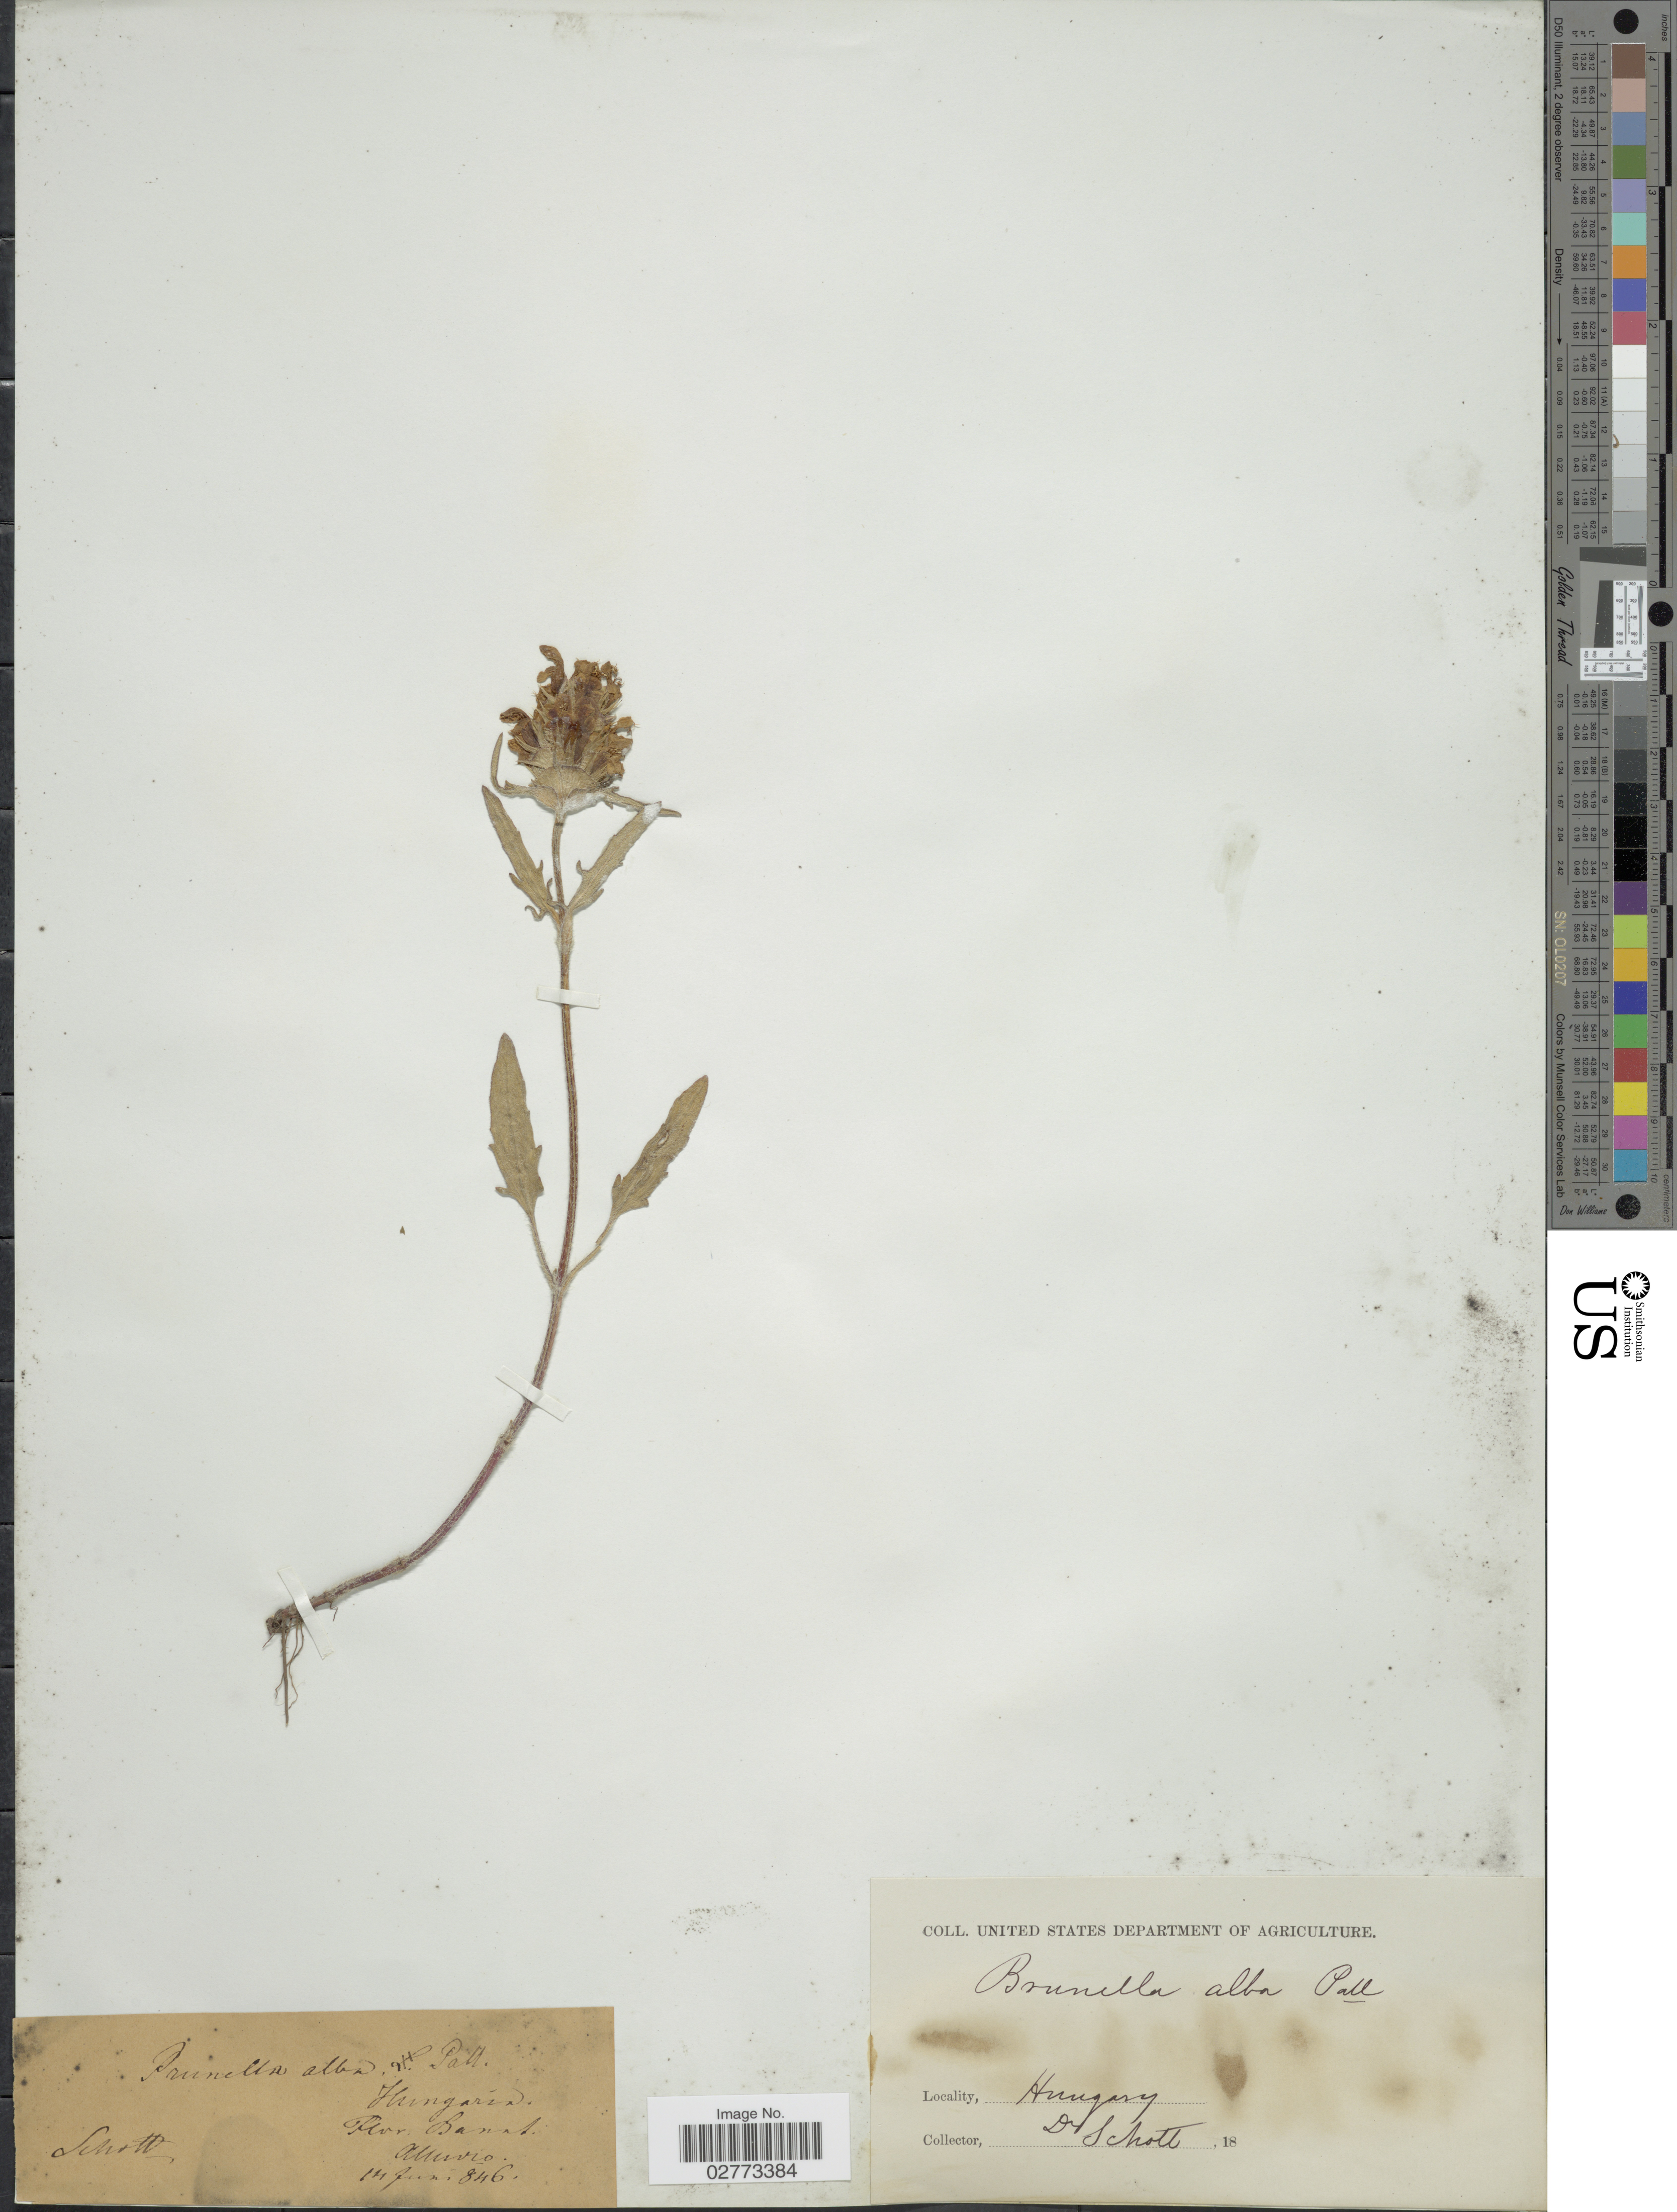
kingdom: Plantae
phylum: Tracheophyta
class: Magnoliopsida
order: Lamiales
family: Lamiaceae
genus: Prunella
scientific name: Prunella alba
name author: Pall. ex M. Bieb.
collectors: Schott, --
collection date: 1846-06-14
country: Romania